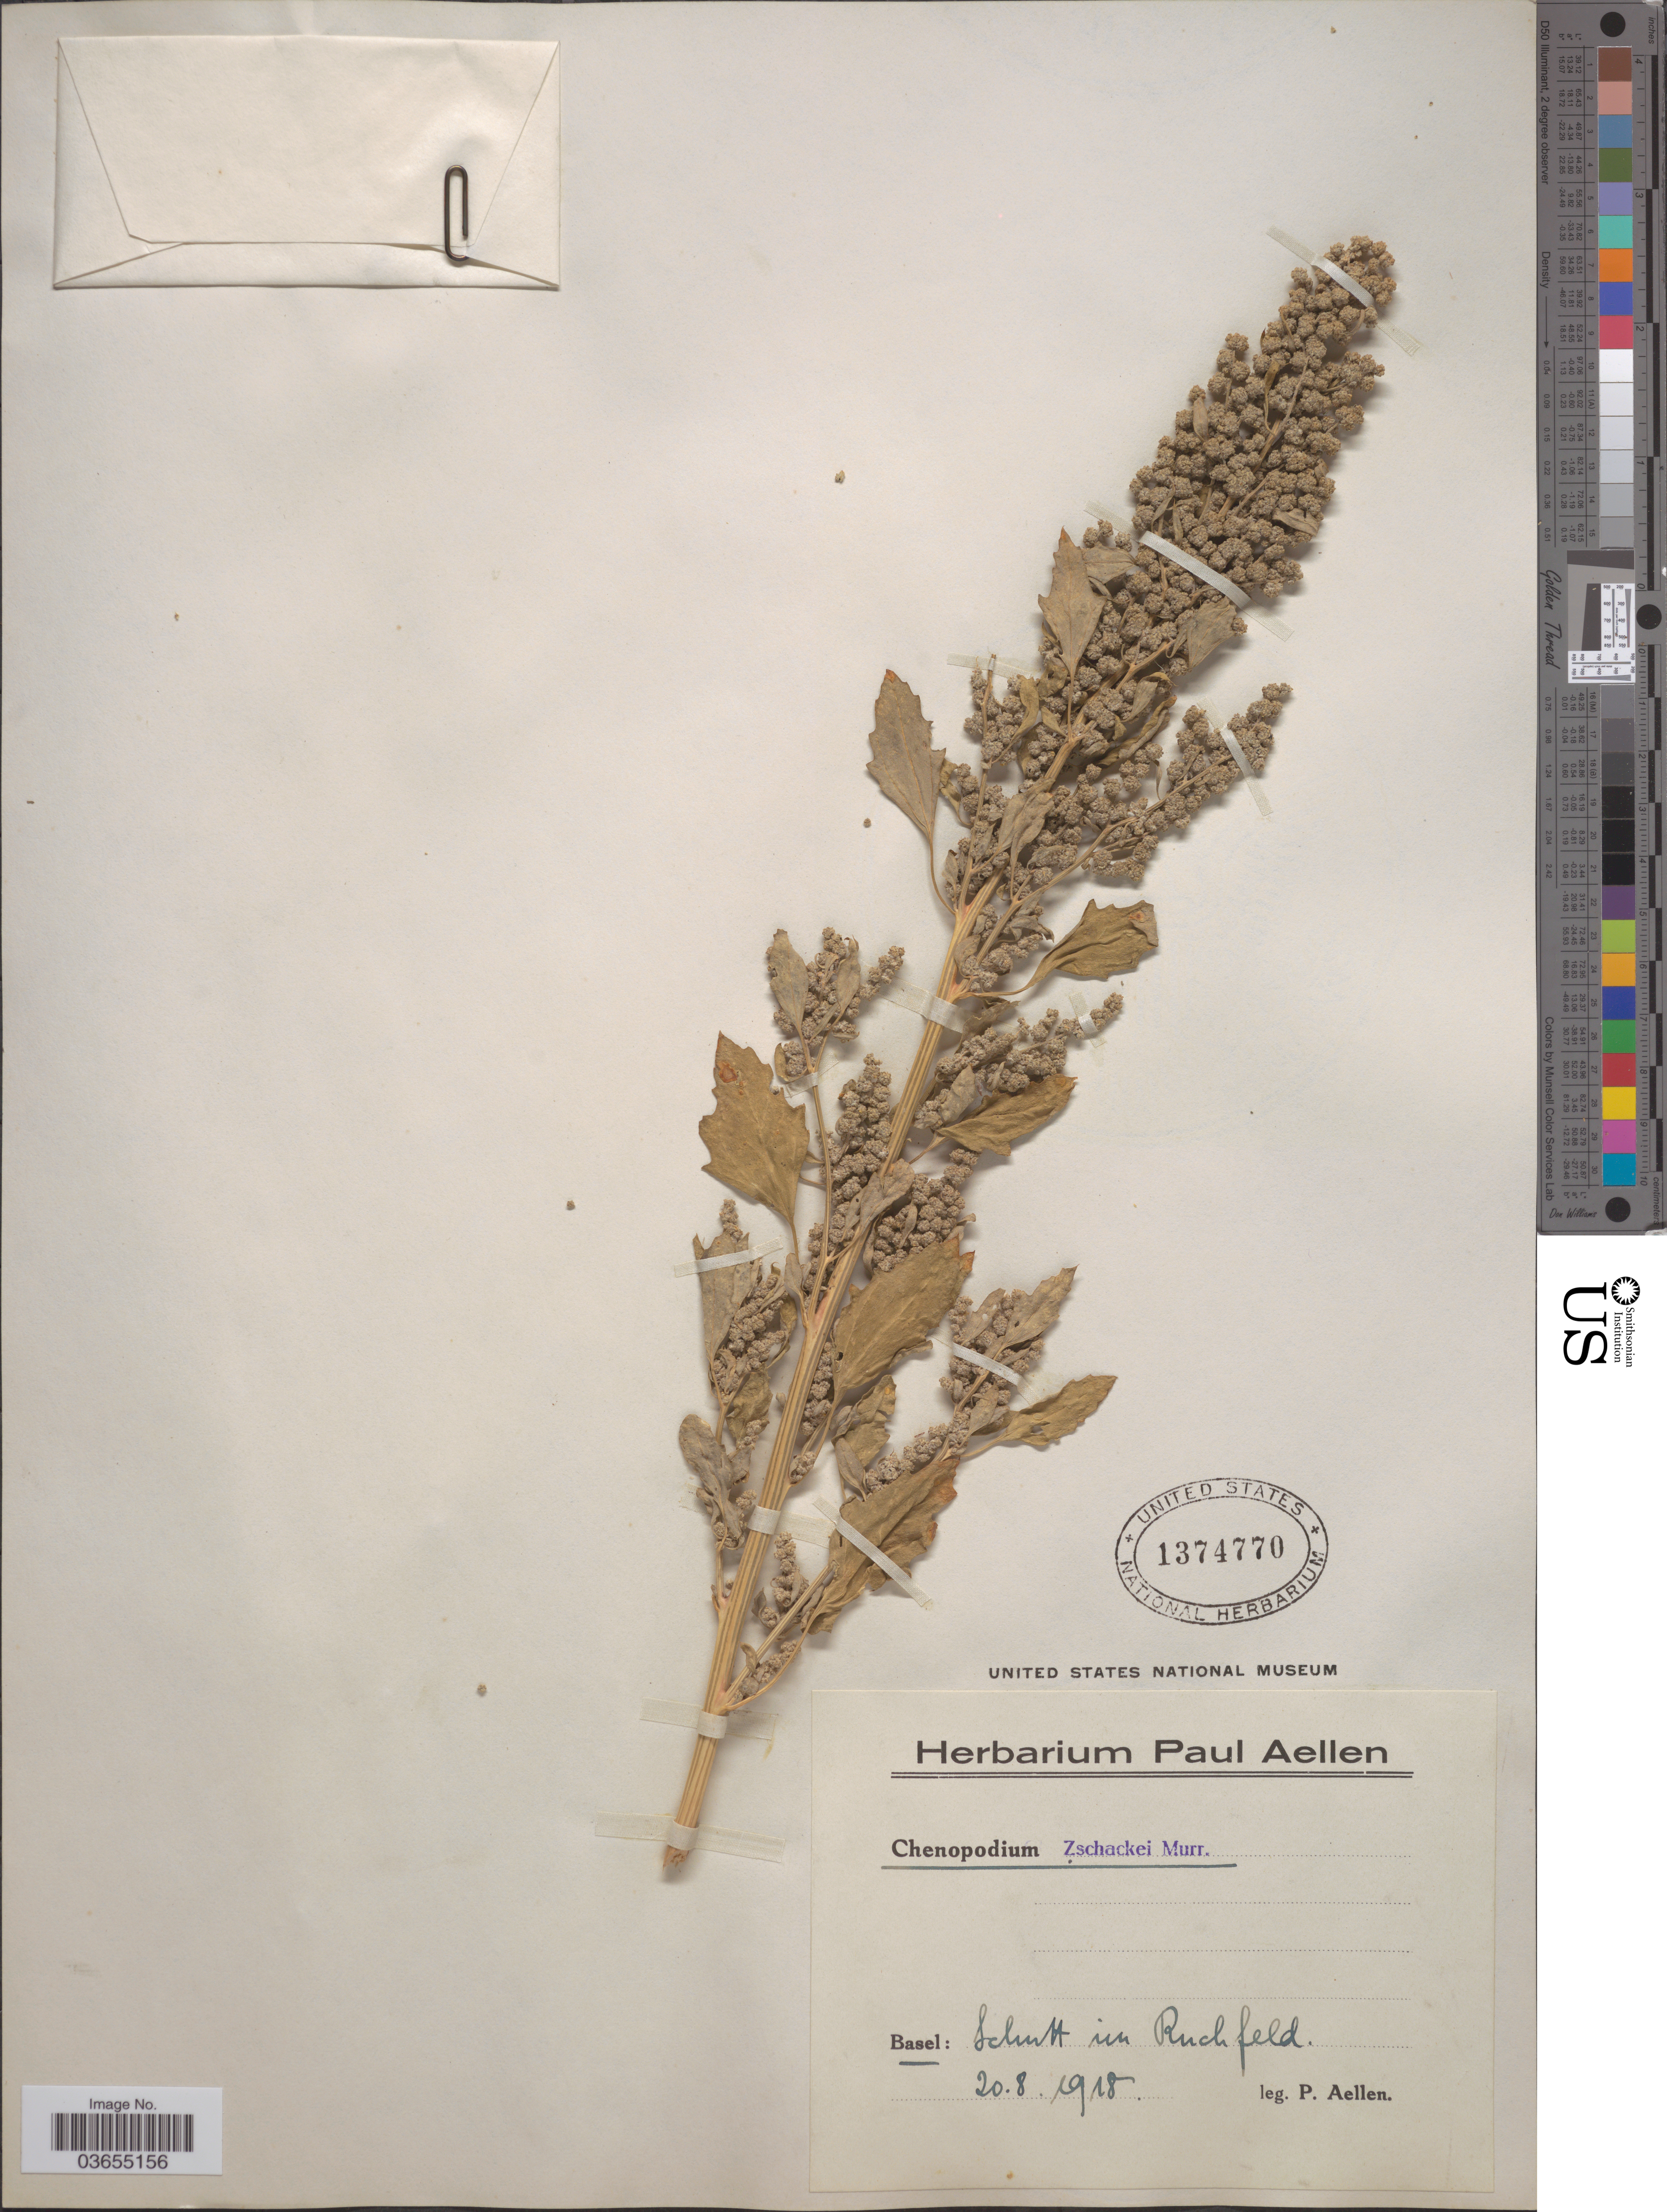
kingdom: Plantae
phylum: Tracheophyta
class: Magnoliopsida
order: Caryophyllales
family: Amaranthaceae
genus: Chenopodium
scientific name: Chenopodium zschackei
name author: Murr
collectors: P. Aellen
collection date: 1918-08-20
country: Switzerland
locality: Basel: Schutt im Ruchfeld.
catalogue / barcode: US 1374770